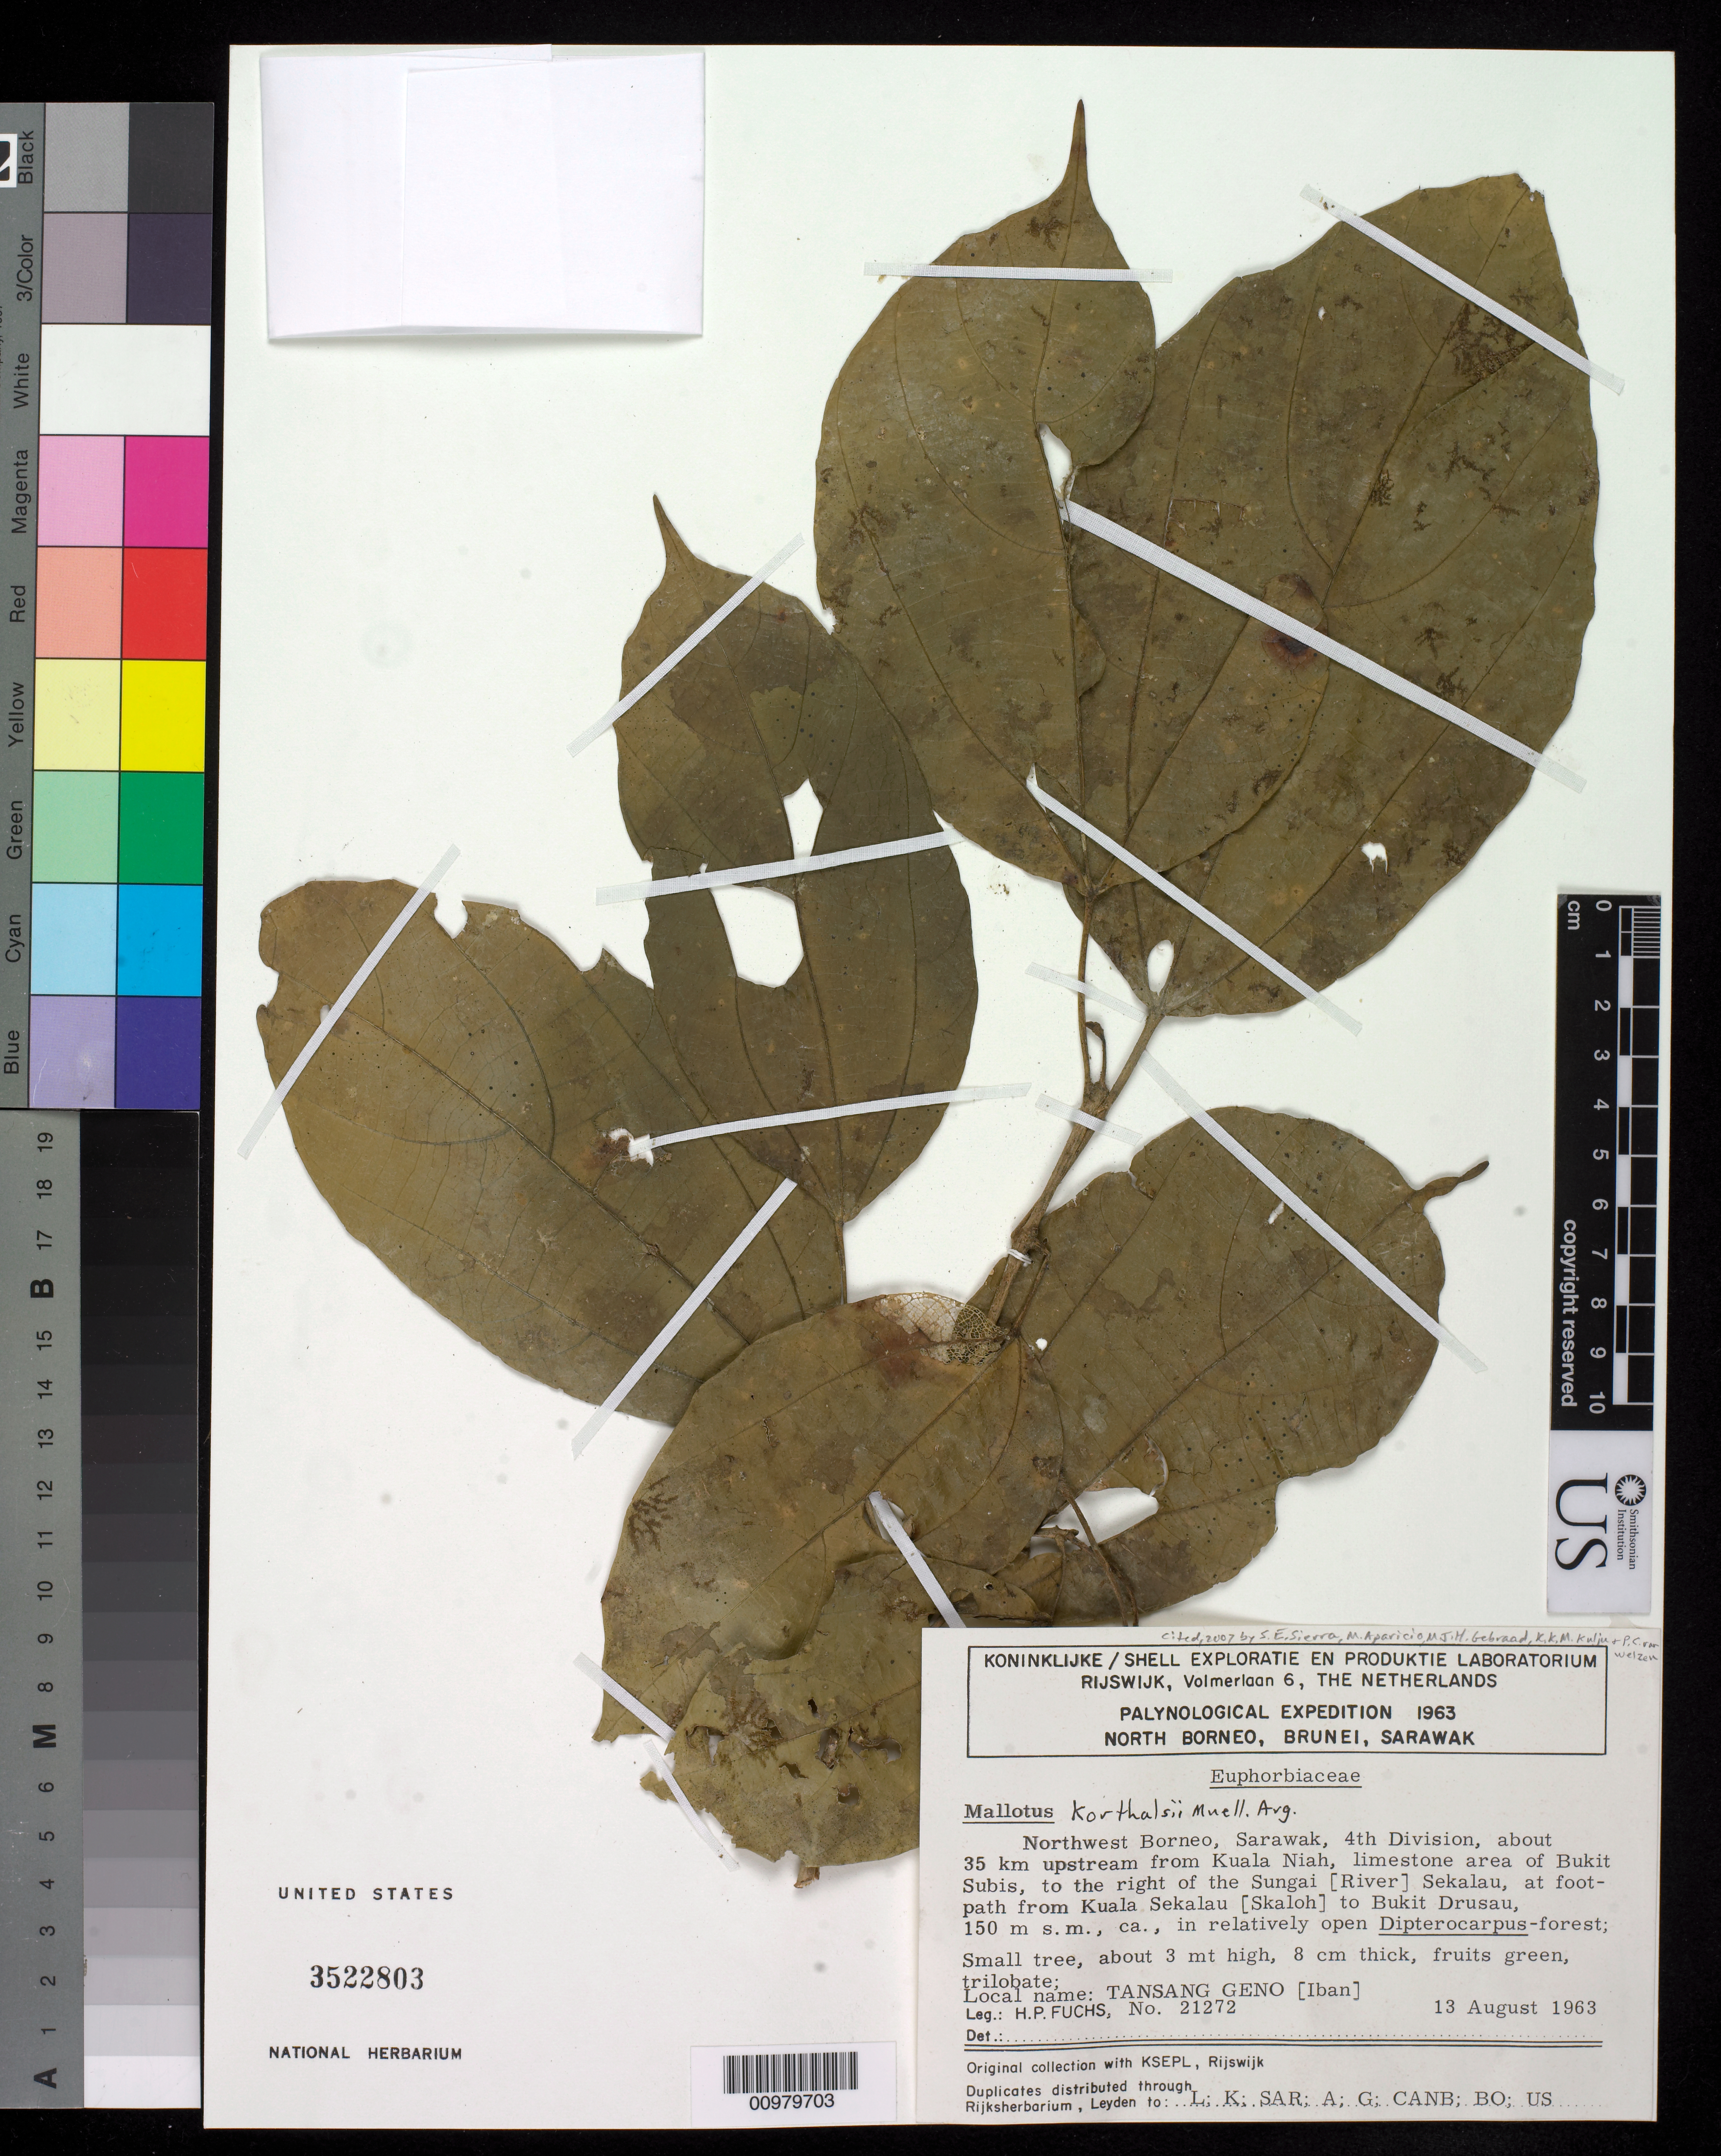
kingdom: Plantae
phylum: Tracheophyta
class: Magnoliopsida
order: Malpighiales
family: Euphorbiaceae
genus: Mallotus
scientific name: Mallotus korthalsii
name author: Müll. Arg.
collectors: H. P. Fuchs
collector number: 21272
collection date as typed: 13 Aug 1963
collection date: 1963-08-13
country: Malaysia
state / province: Sarawak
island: Borneo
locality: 4th Division, Kuala Niah, Kuala Sekalau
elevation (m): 150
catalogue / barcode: US 3522803